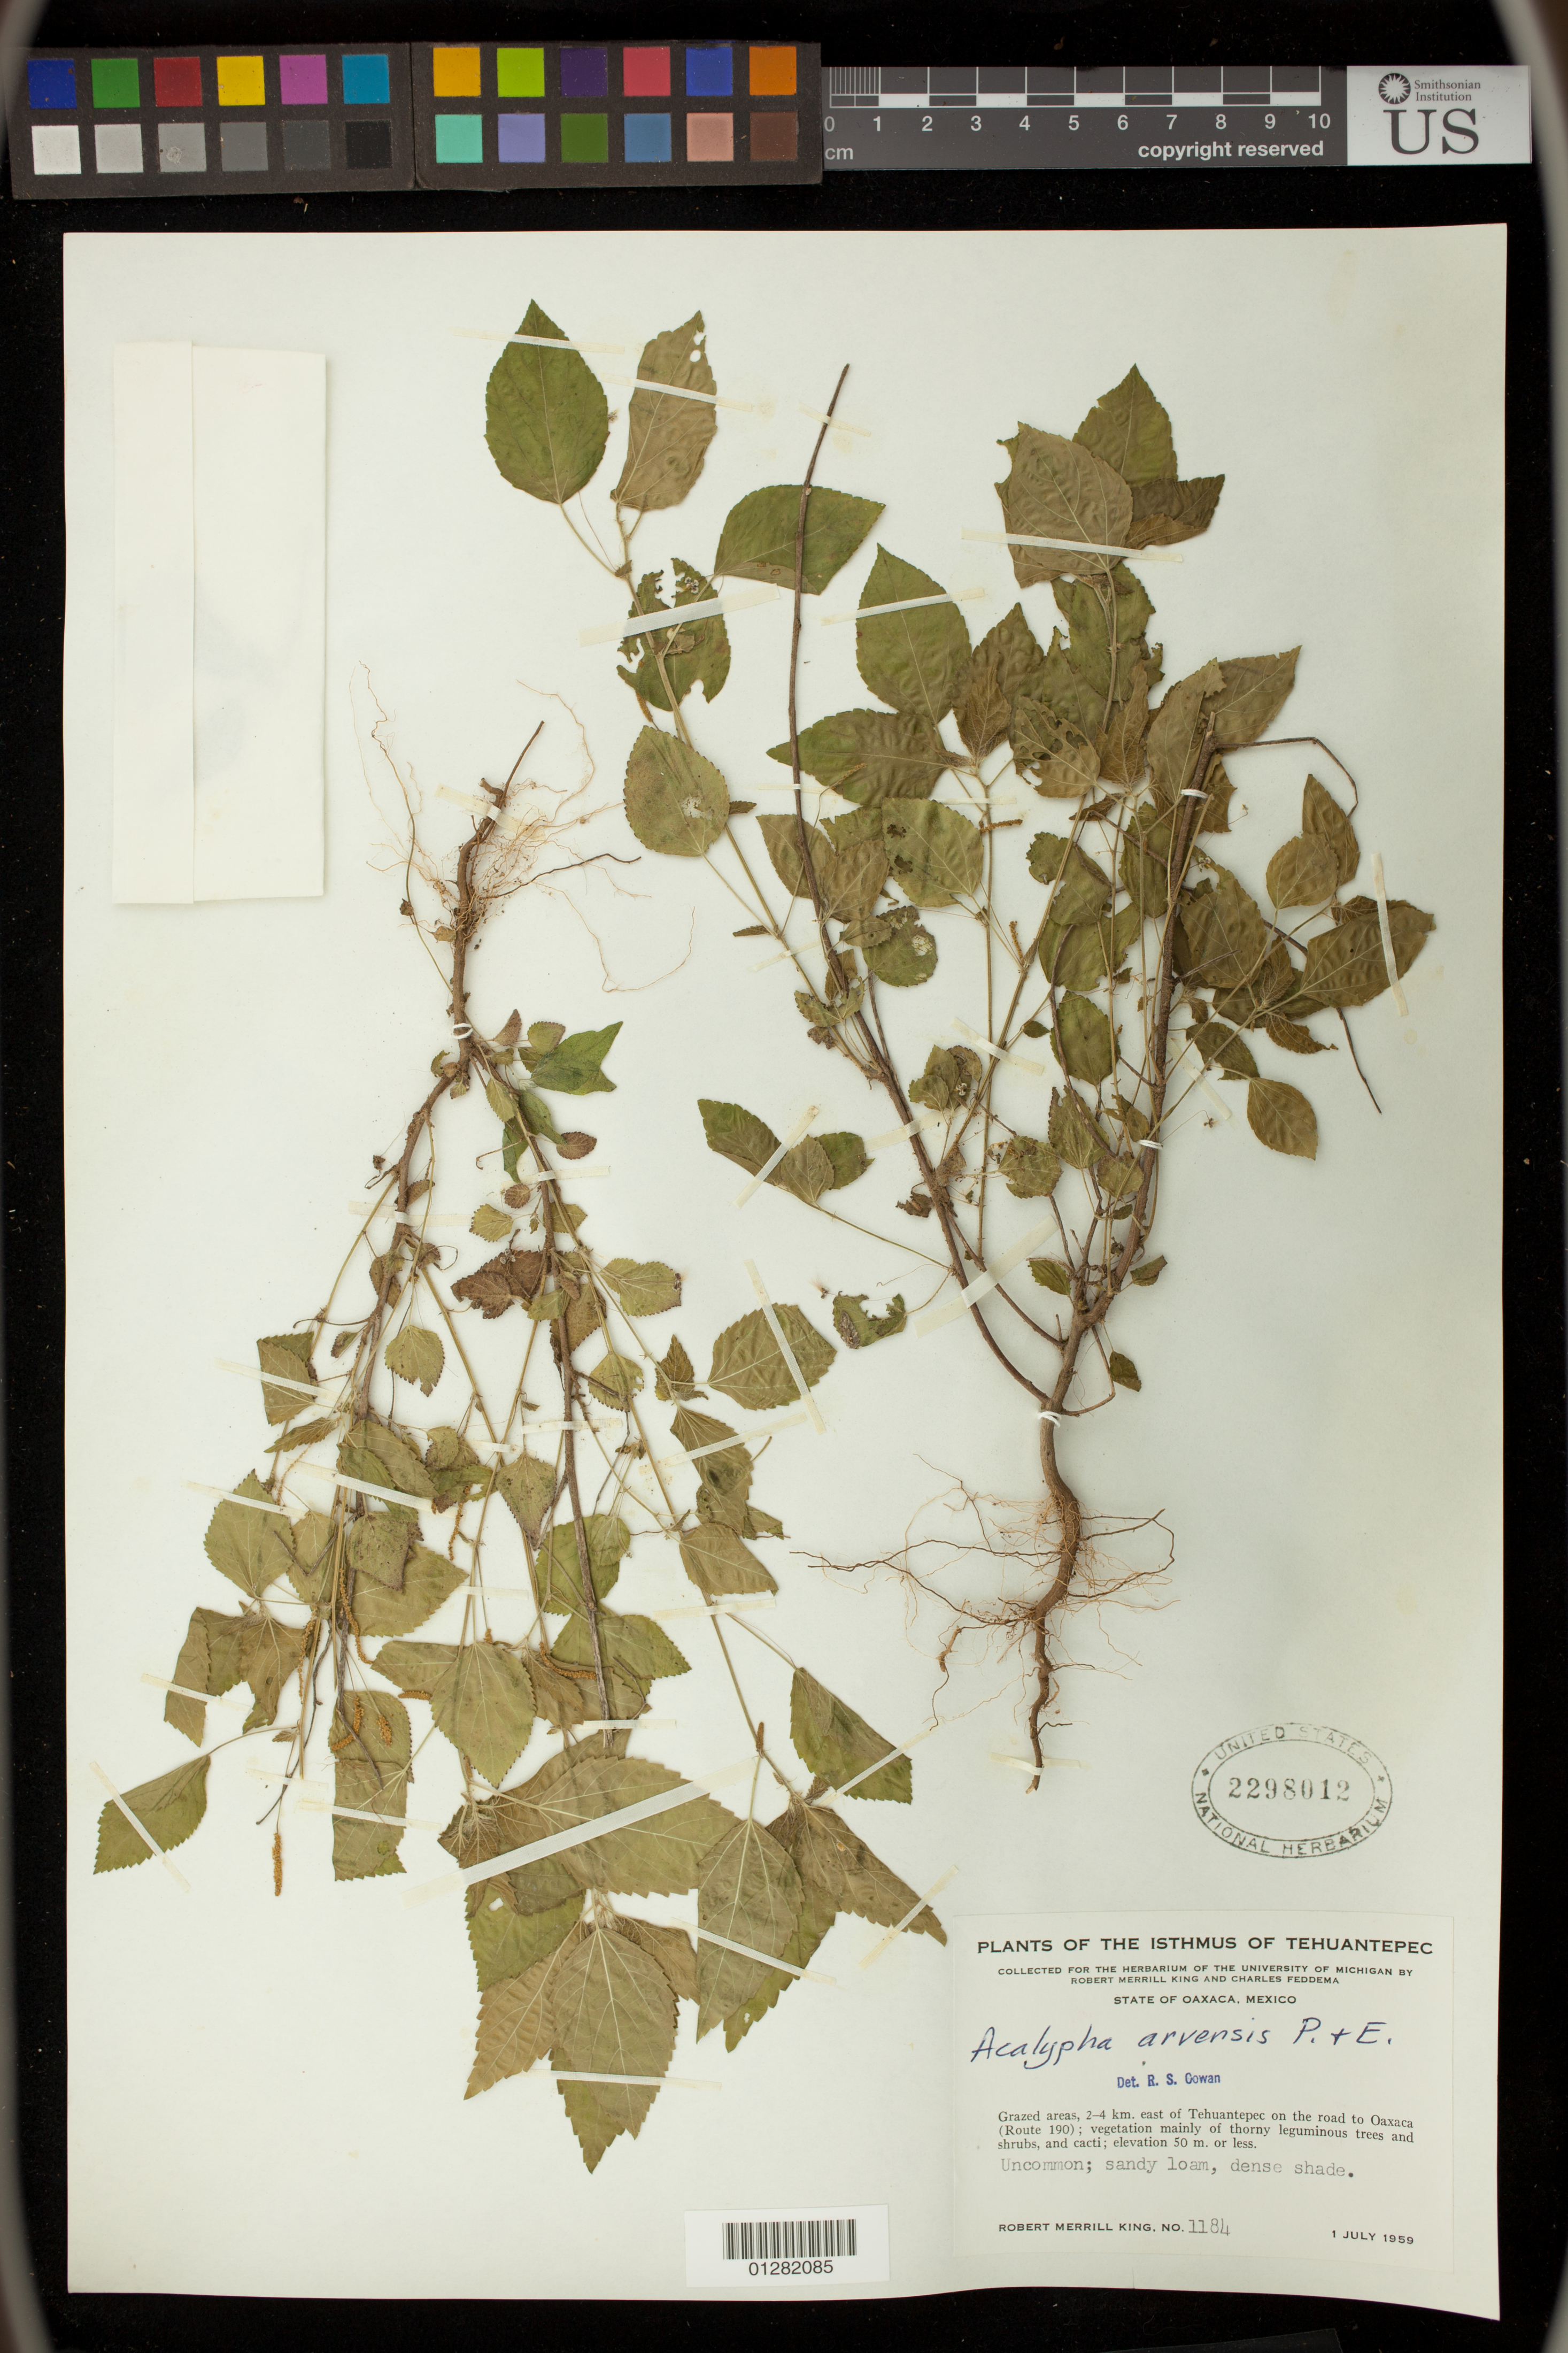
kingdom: Plantae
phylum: Tracheophyta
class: Magnoliopsida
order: Malpighiales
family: Euphorbiaceae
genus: Acalypha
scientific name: Acalypha arvensis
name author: Poepp.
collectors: R. M. King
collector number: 1184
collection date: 1959-07-01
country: Mexico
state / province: Oaxaca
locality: Isthmus of Tehuantepec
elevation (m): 50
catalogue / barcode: US 2298012